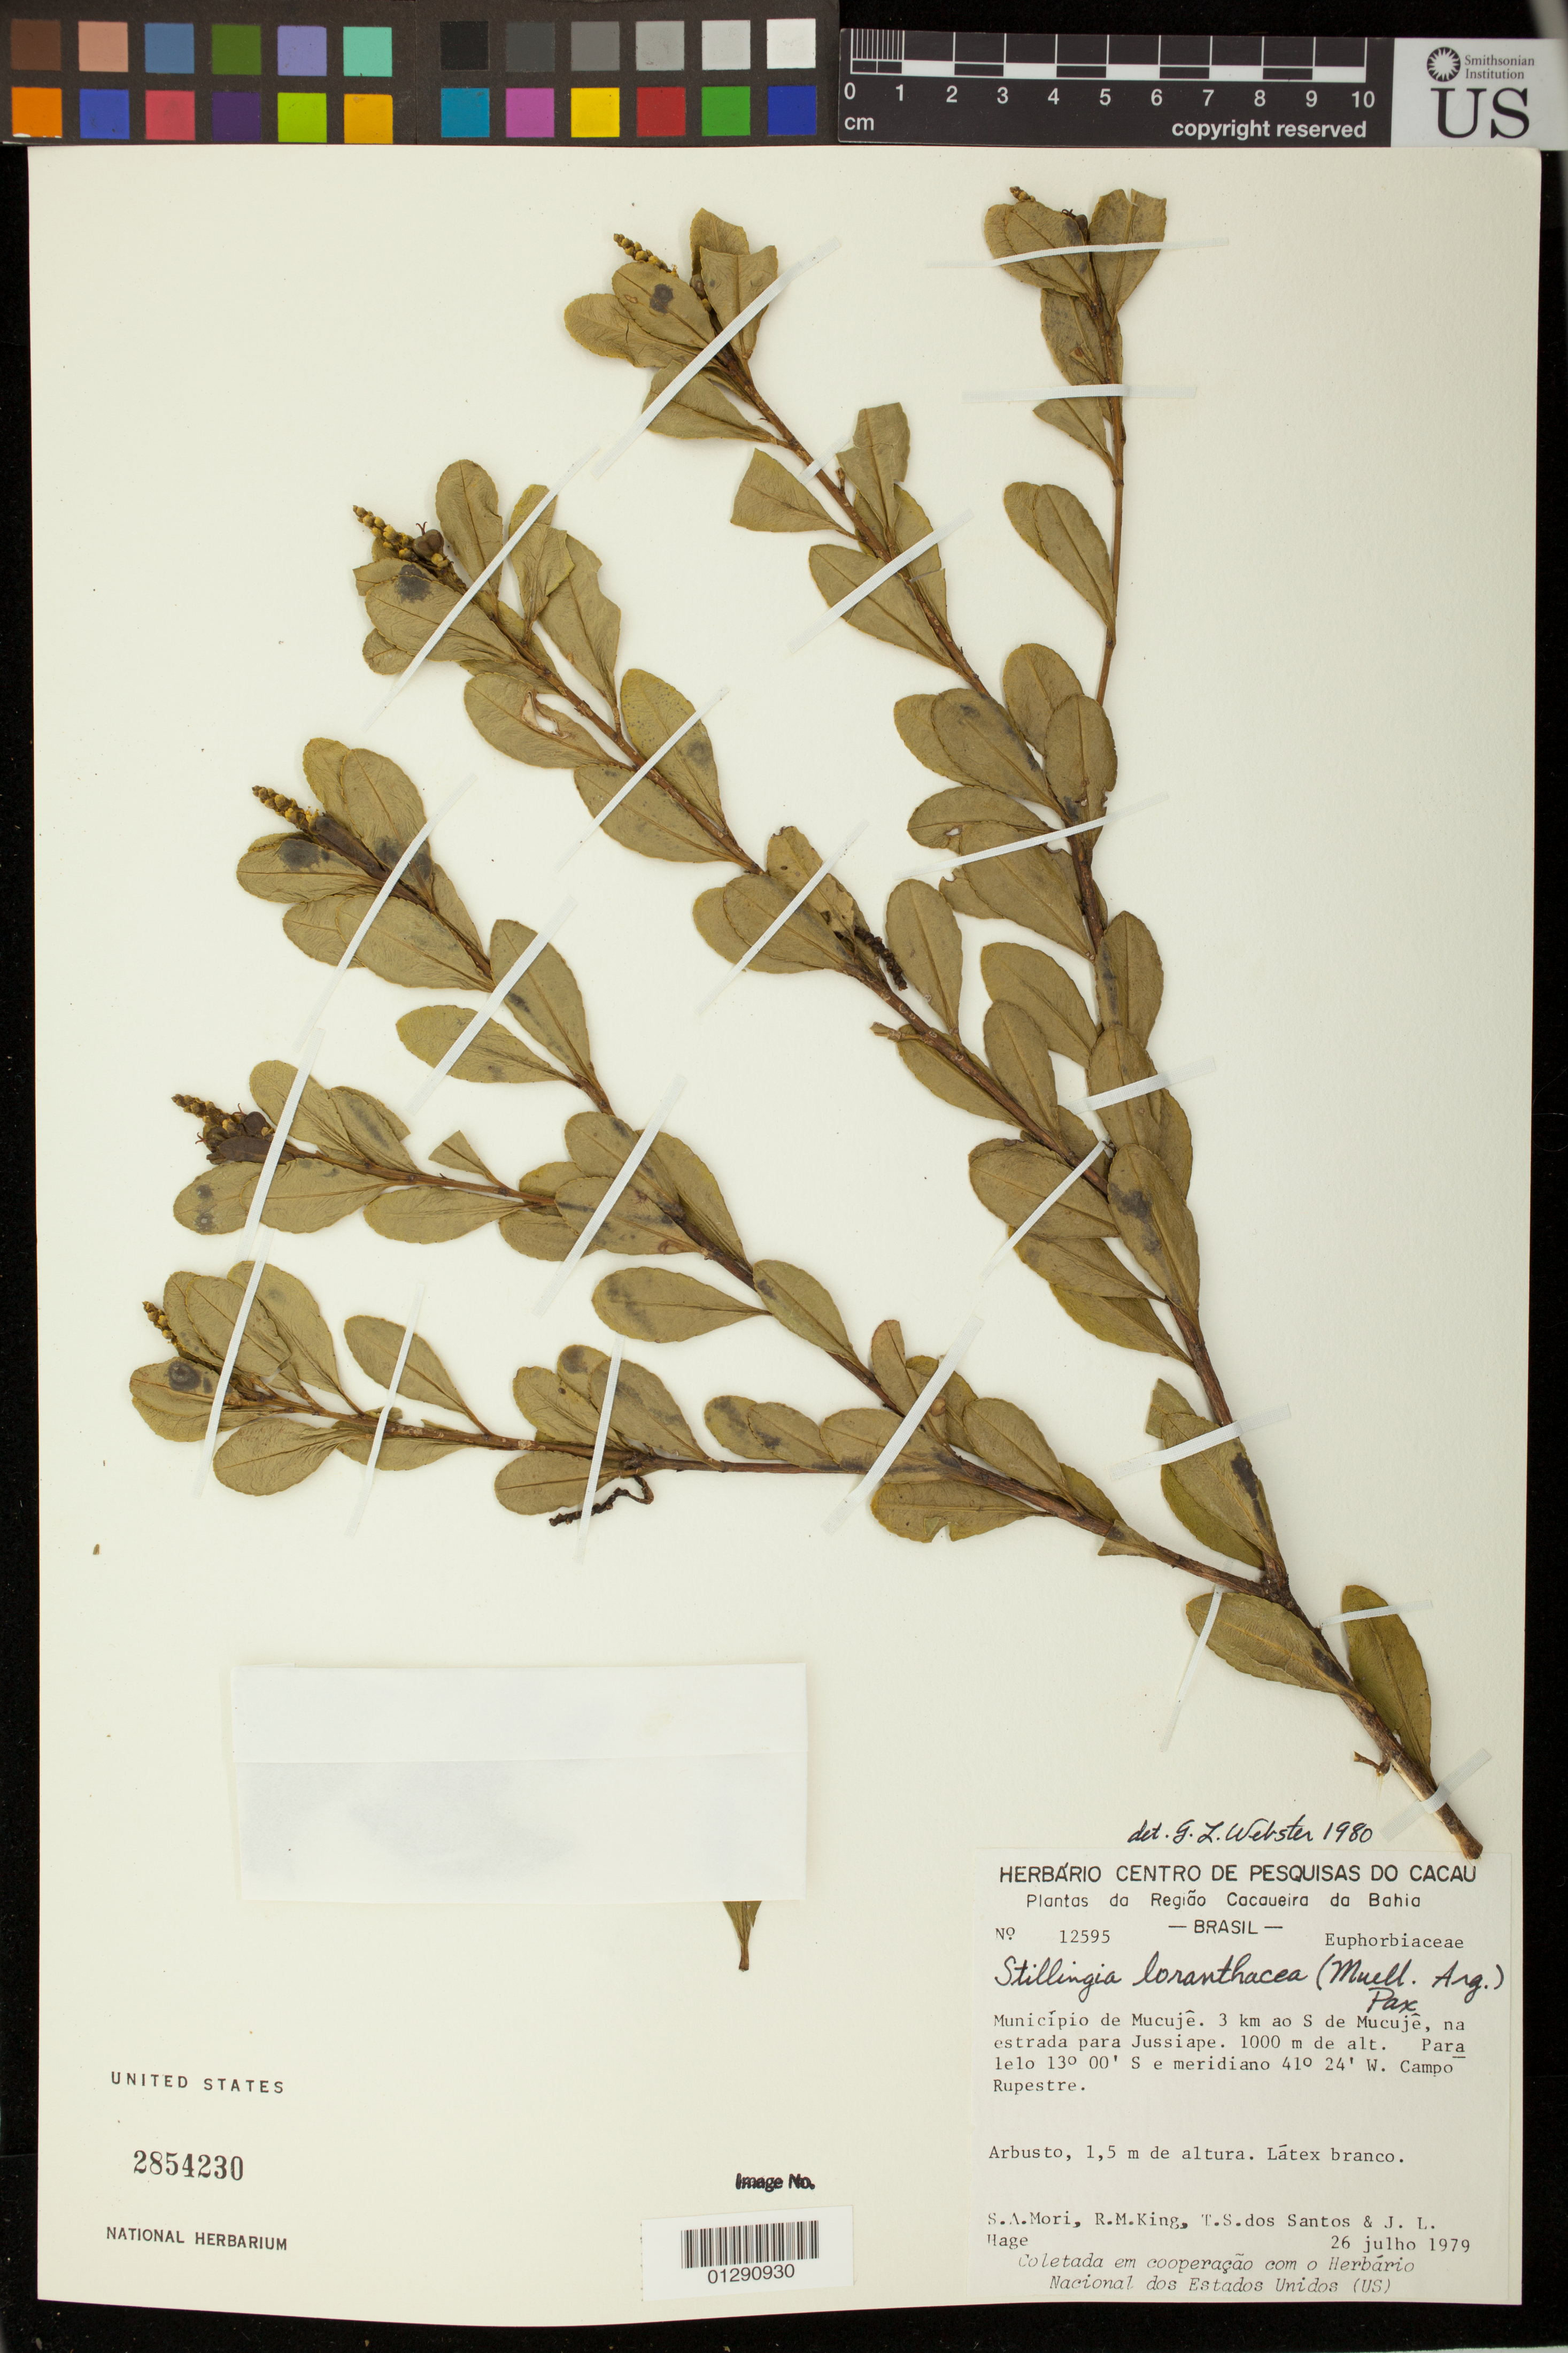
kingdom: Plantae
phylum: Tracheophyta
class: Magnoliopsida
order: Malpighiales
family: Euphorbiaceae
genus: Stillingia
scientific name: Stillingia loranthacea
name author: (Müll. Arg.) Pax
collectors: S. Mori, R. M. King, T. S. Santos & J. Hage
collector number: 12595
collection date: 1979-07-26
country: Brazil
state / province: Bahia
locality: Municipio de Mucuje. 3 km ao S de Mucuje, na estrada para Jussiape. Campo Rupestre.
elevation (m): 1000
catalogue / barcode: US 2854230